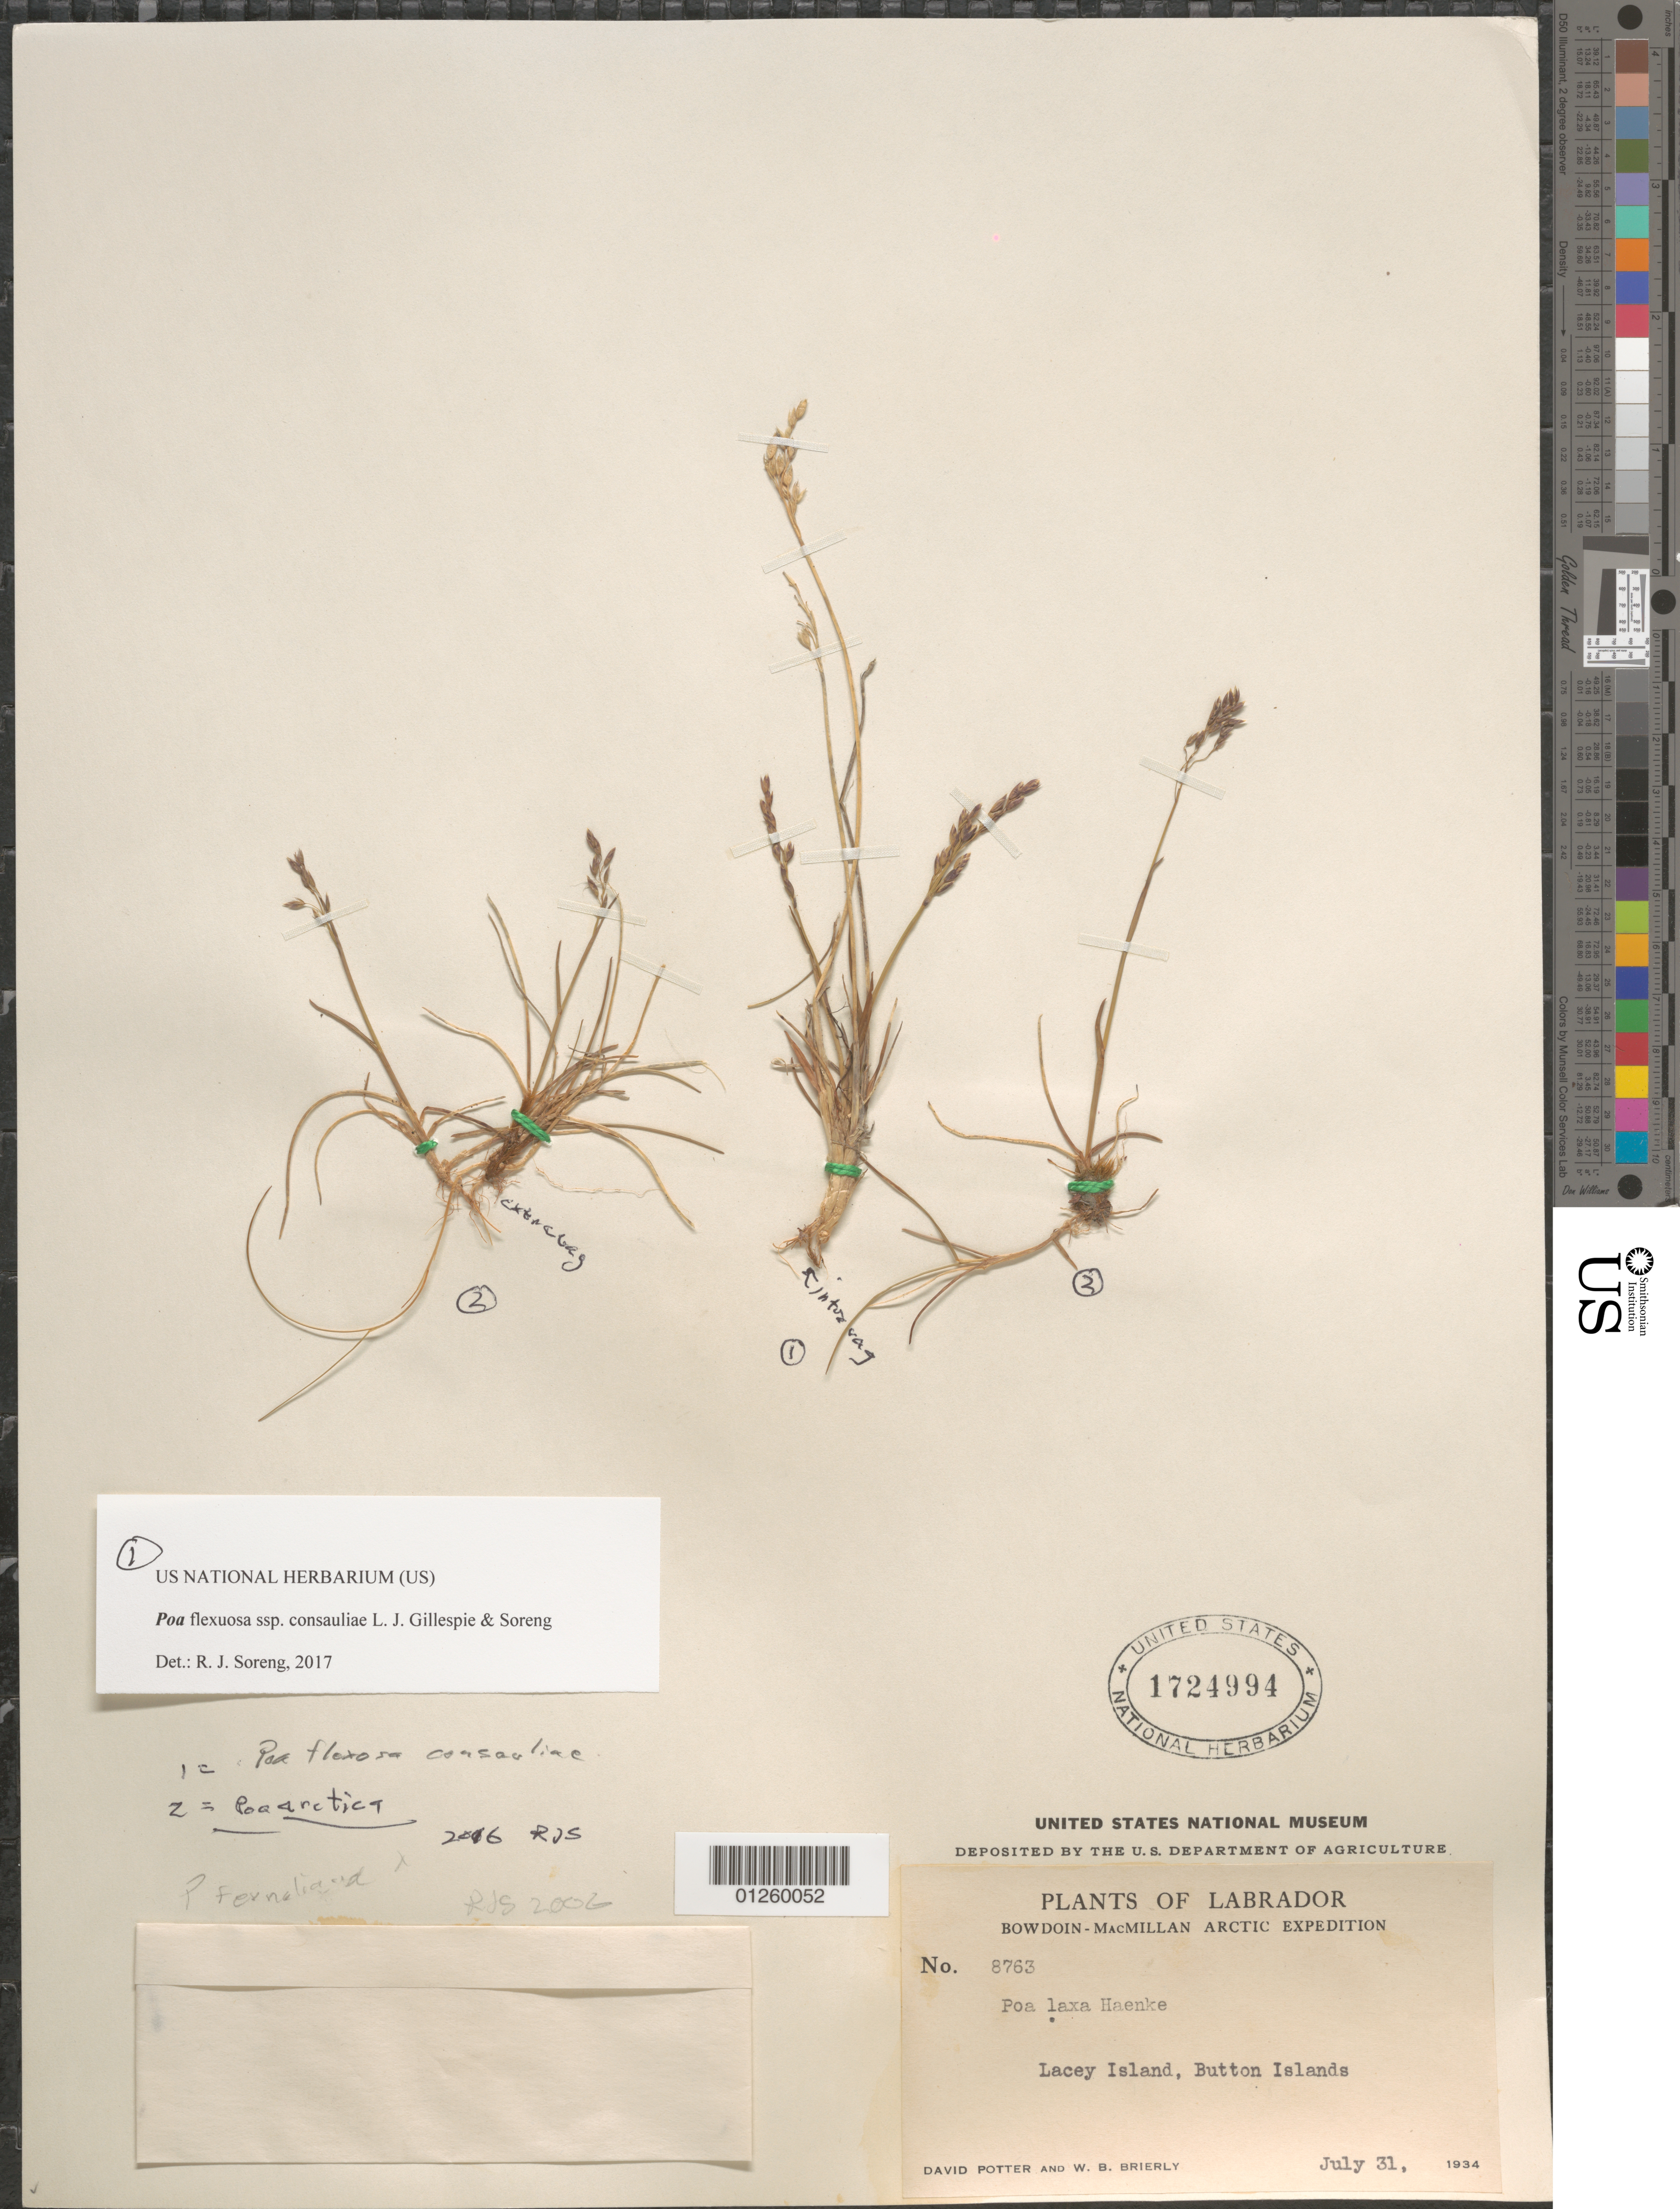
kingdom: Plantae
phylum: Tracheophyta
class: Liliopsida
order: Poales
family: Poaceae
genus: Poa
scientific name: Poa flexuosa Sm. subsp. consauliae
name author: L.J. Gillespie & Soreng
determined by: Soreng, Robert J., Research Associate (BOT), Smithsonian Institution - National Museum of Natural History (UNITED STATES)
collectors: D. Potter & W. Brierly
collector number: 8763 (pp 2)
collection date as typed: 1934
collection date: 1934-07-31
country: Canada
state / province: Nunavut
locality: Labrador, Button Islands, Lacy Island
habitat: Arctic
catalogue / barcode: US 1724994